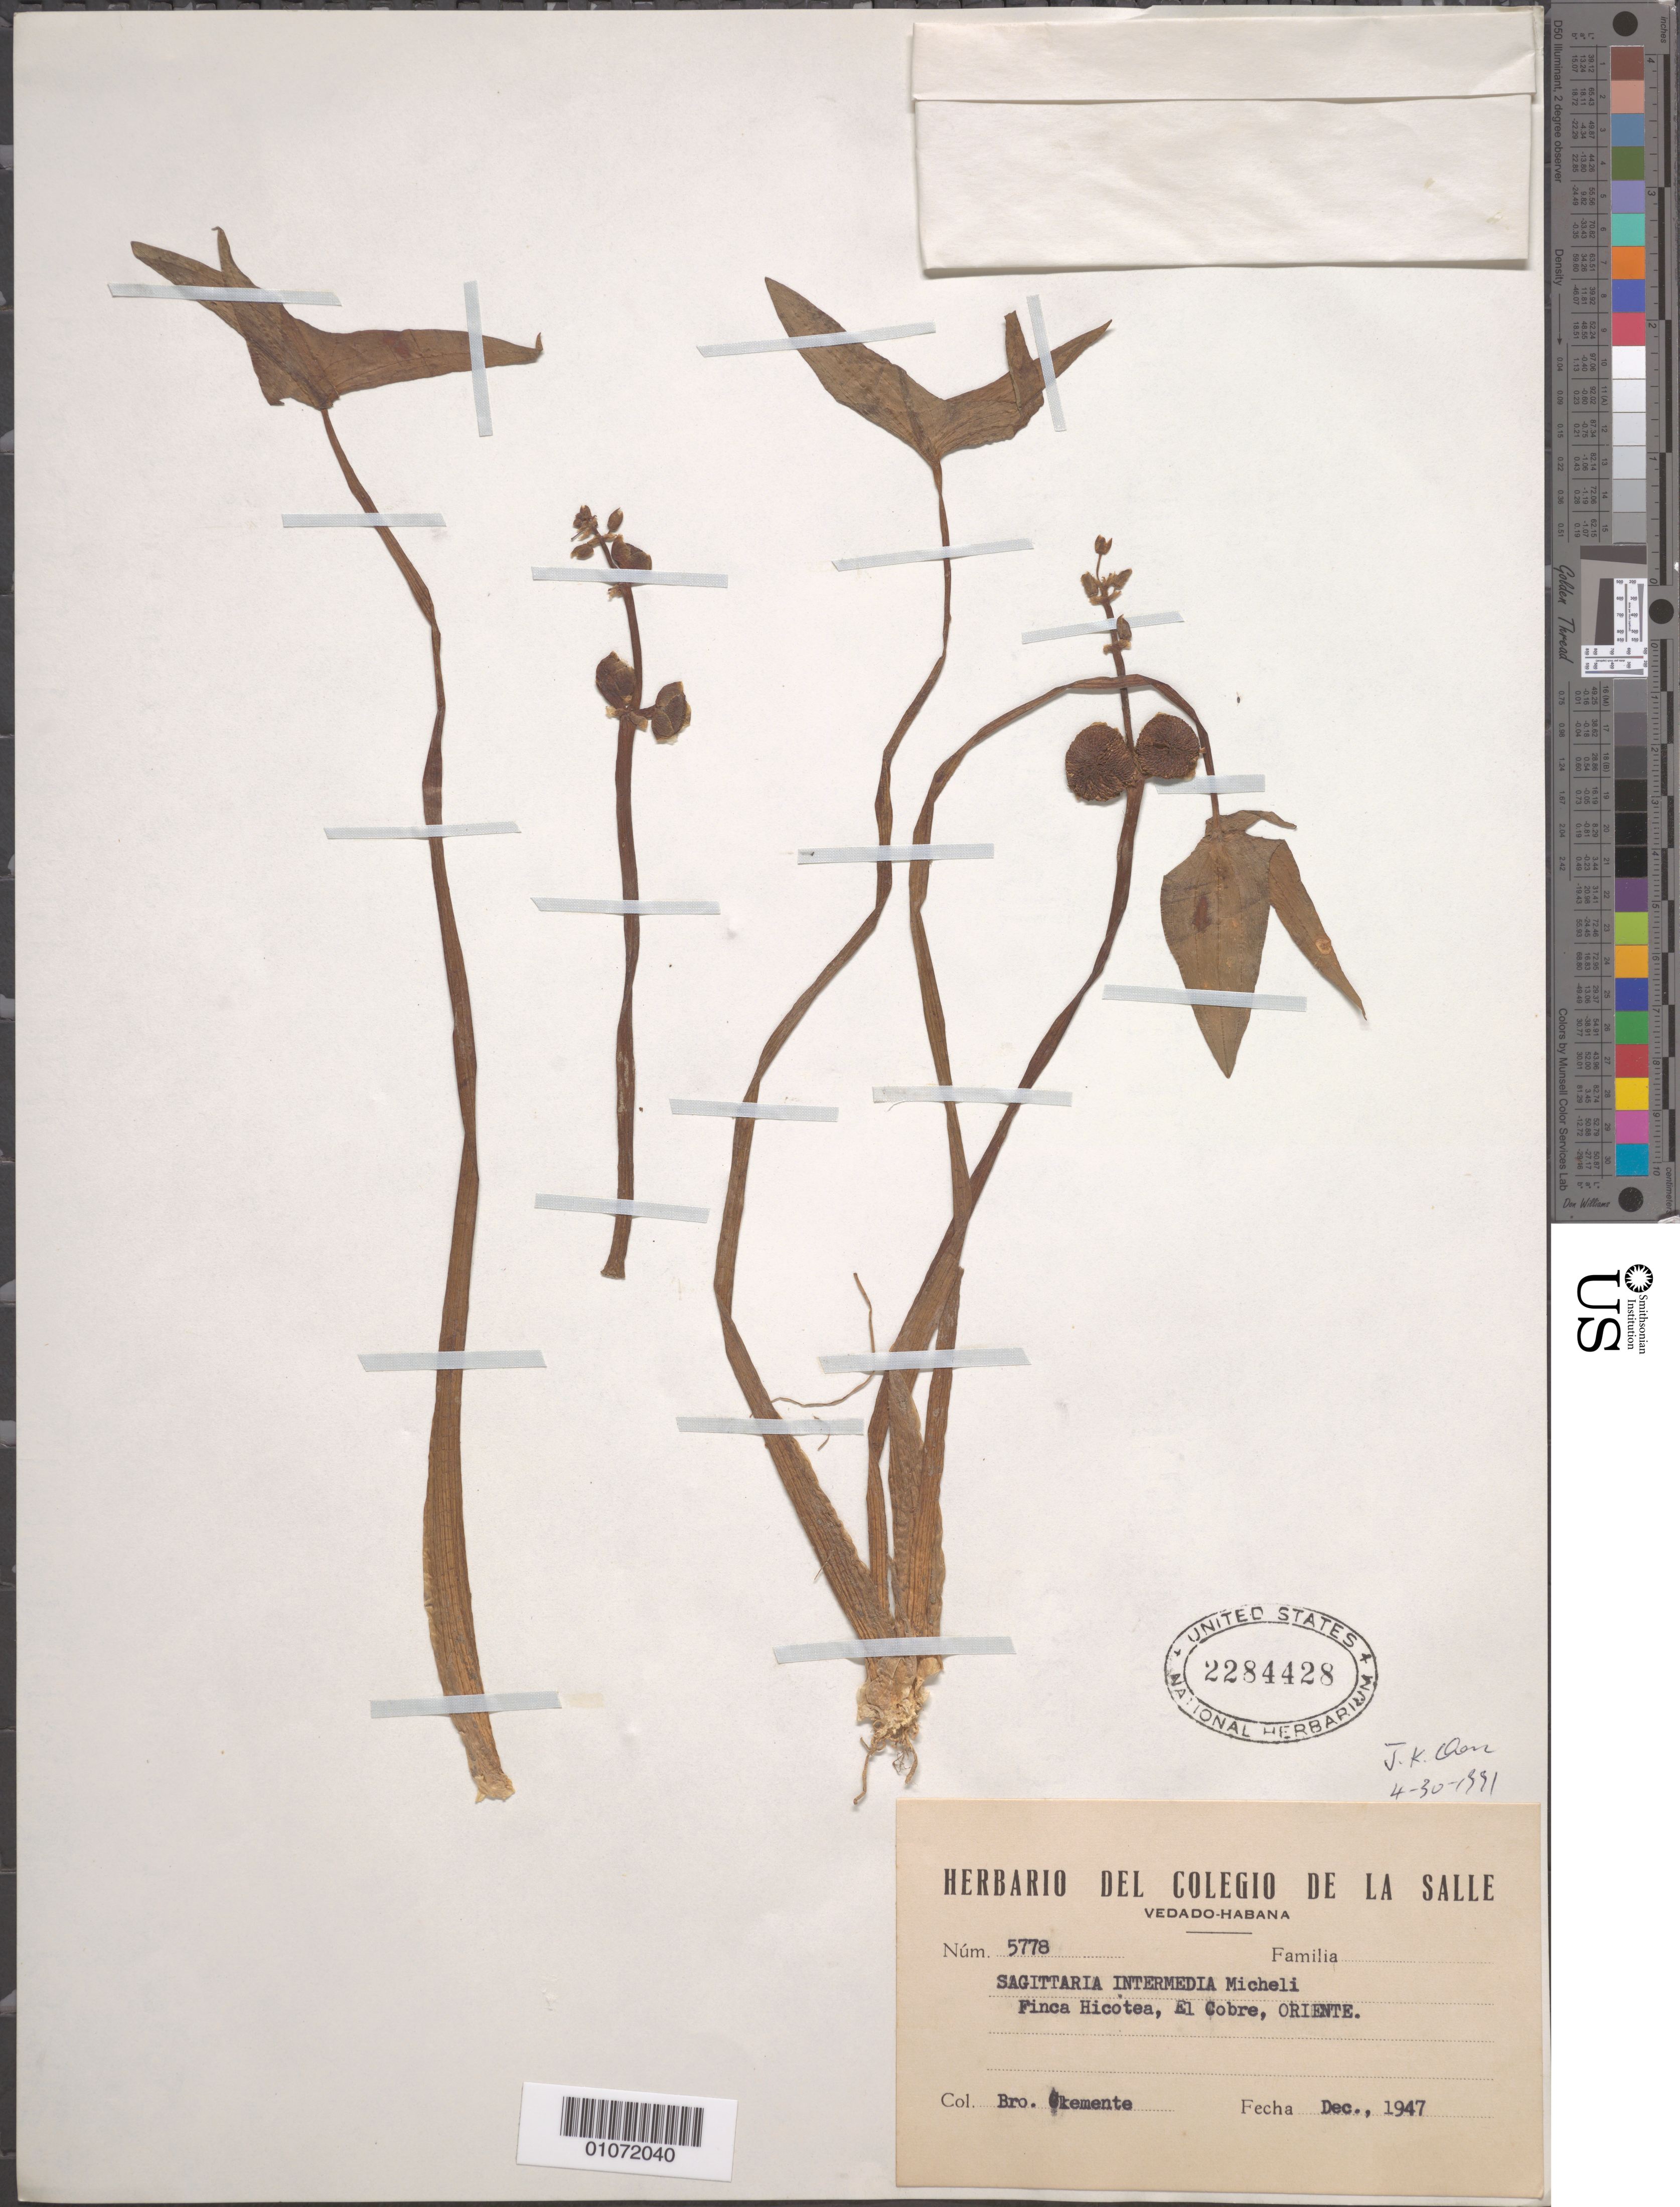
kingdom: Plantae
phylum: Tracheophyta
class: Liliopsida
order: Alismatales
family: Alismataceae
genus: Sagittaria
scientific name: Sagittaria intermedia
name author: Micheli in A. DC.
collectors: B. Clement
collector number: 5778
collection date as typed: Dec 1947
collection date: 1947-12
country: Cuba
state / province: La Habana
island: Cuba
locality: Finca Hicotea, El Cobre, Oriente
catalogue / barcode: US 2284428